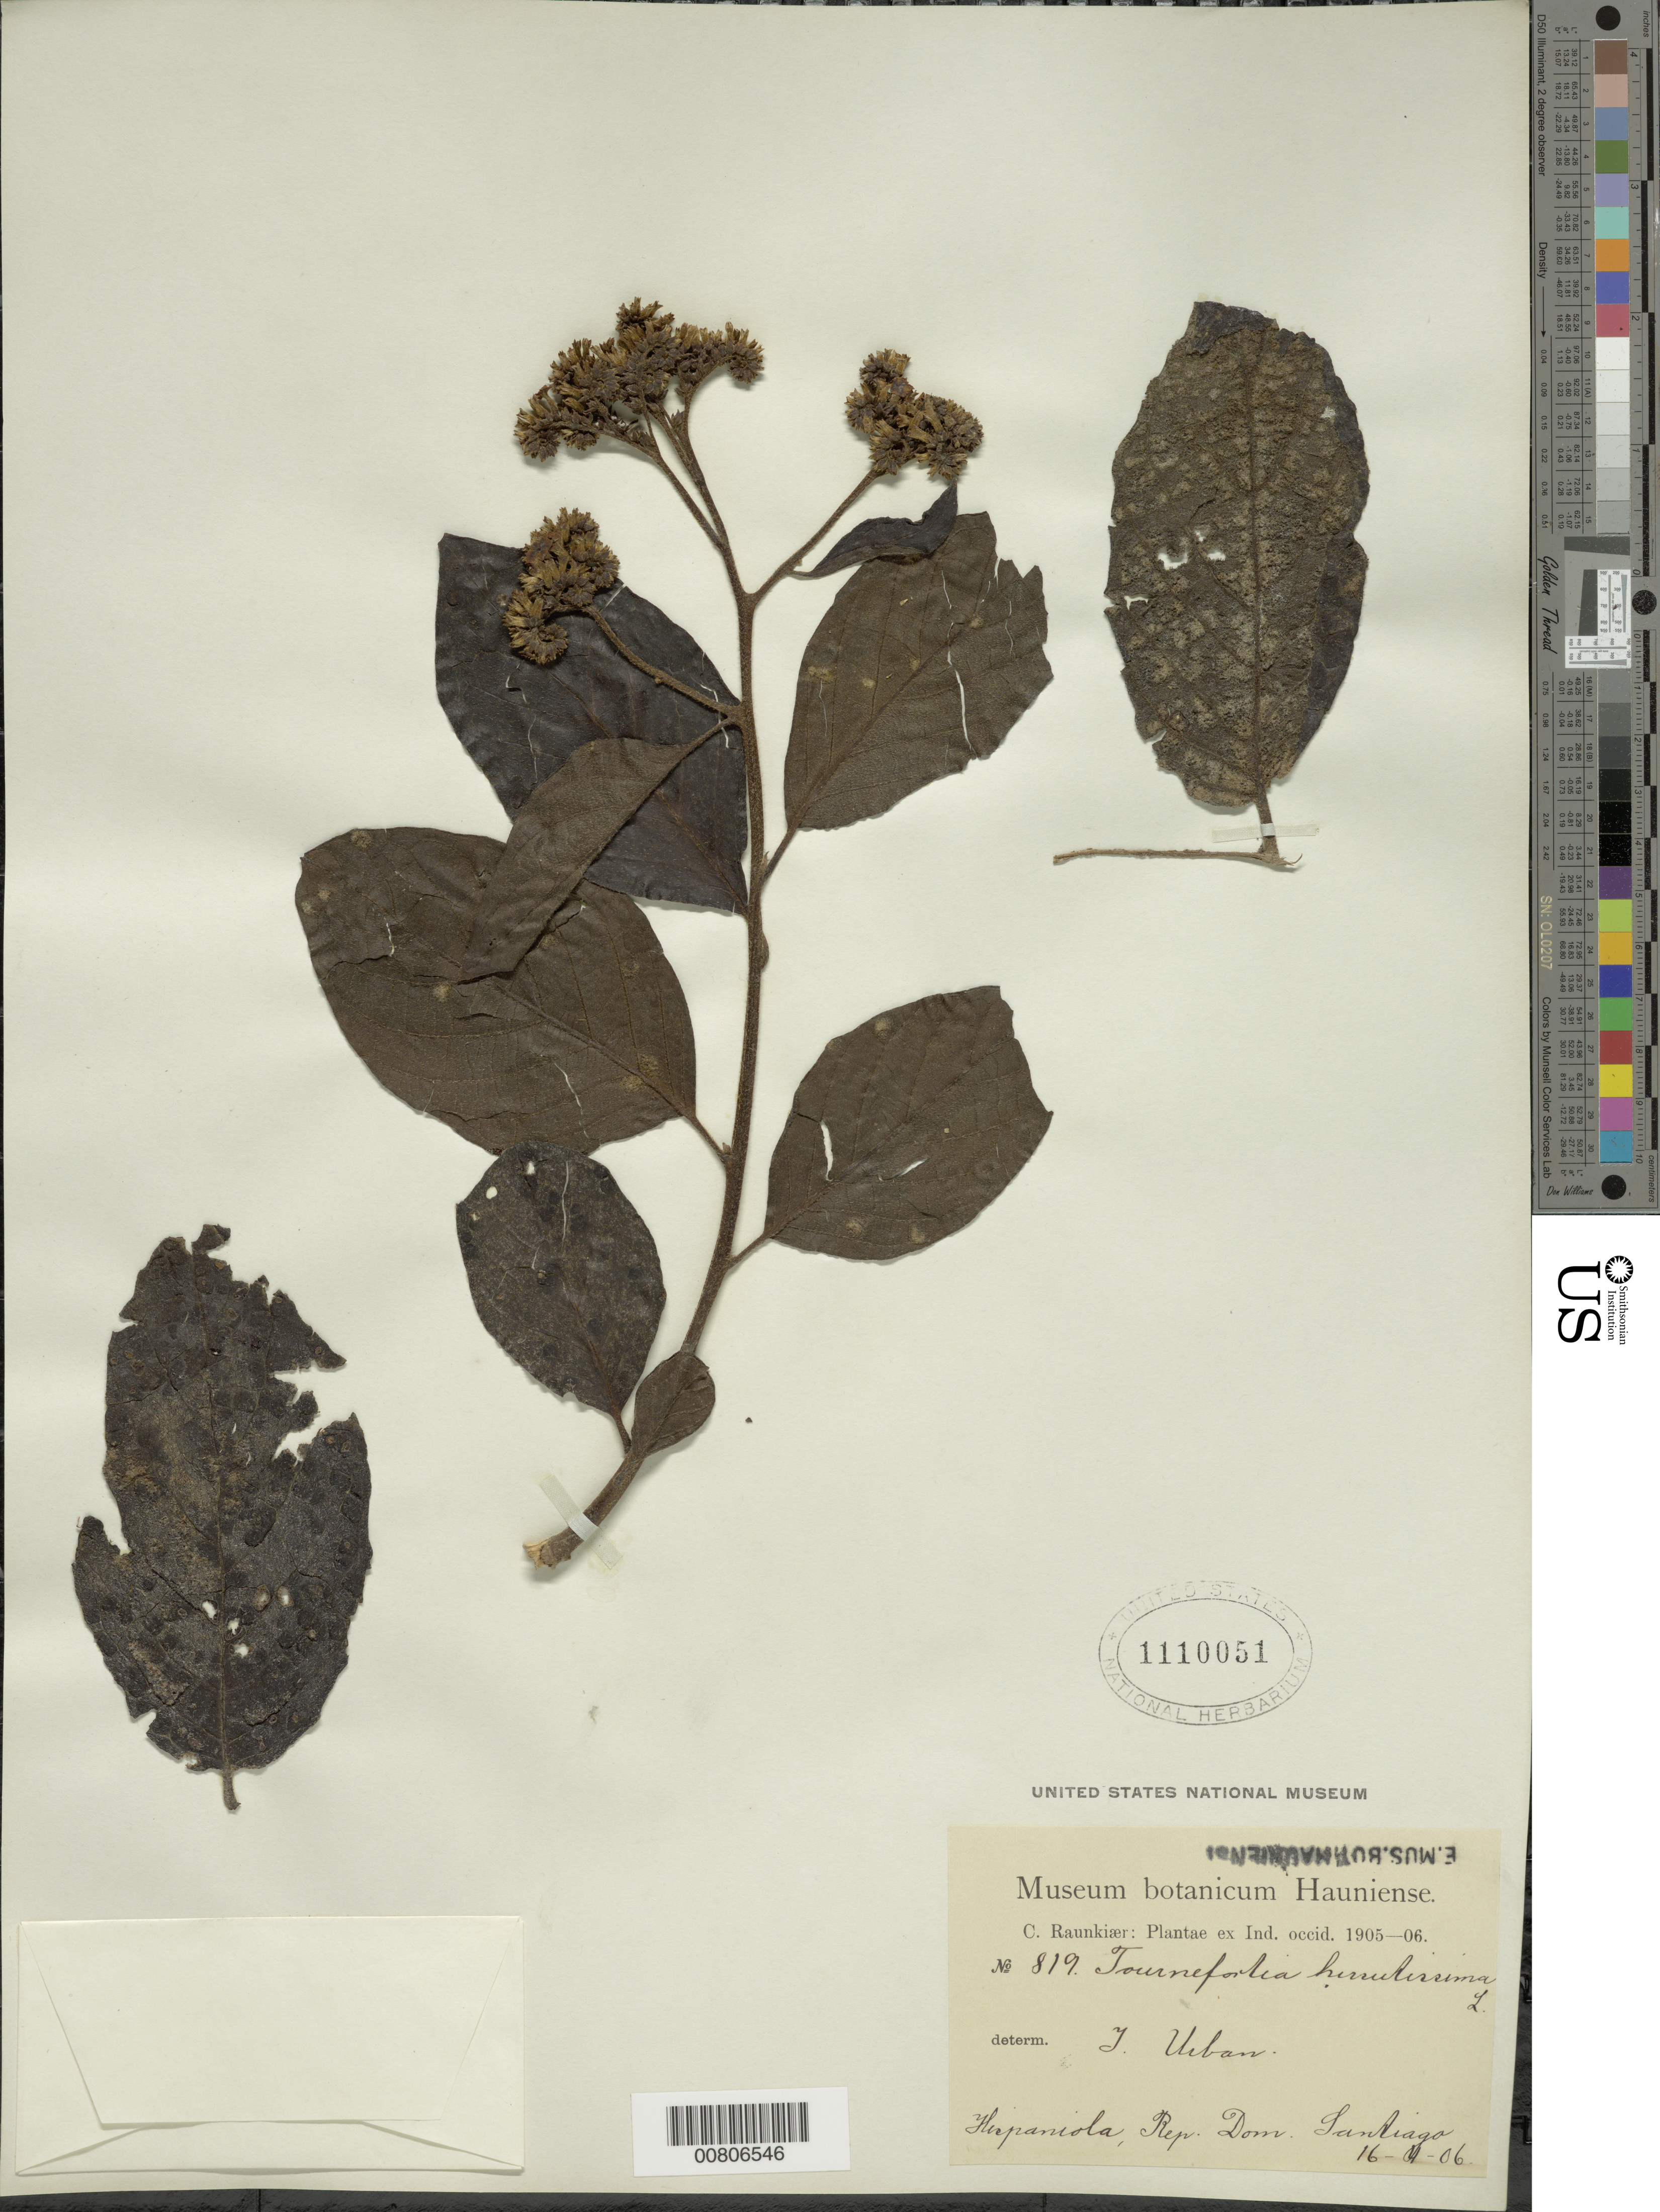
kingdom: Plantae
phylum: Tracheophyta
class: Magnoliopsida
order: Boraginales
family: Heliotropiaceae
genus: Tournefortia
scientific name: Tournefortia hirsutissima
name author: L.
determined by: Urban, Ignatz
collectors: C. C. Raunkiaer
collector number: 819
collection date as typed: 16 Apr 1906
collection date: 1906-04-16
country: Dominican Republic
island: Hispaniola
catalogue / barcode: US 1110051